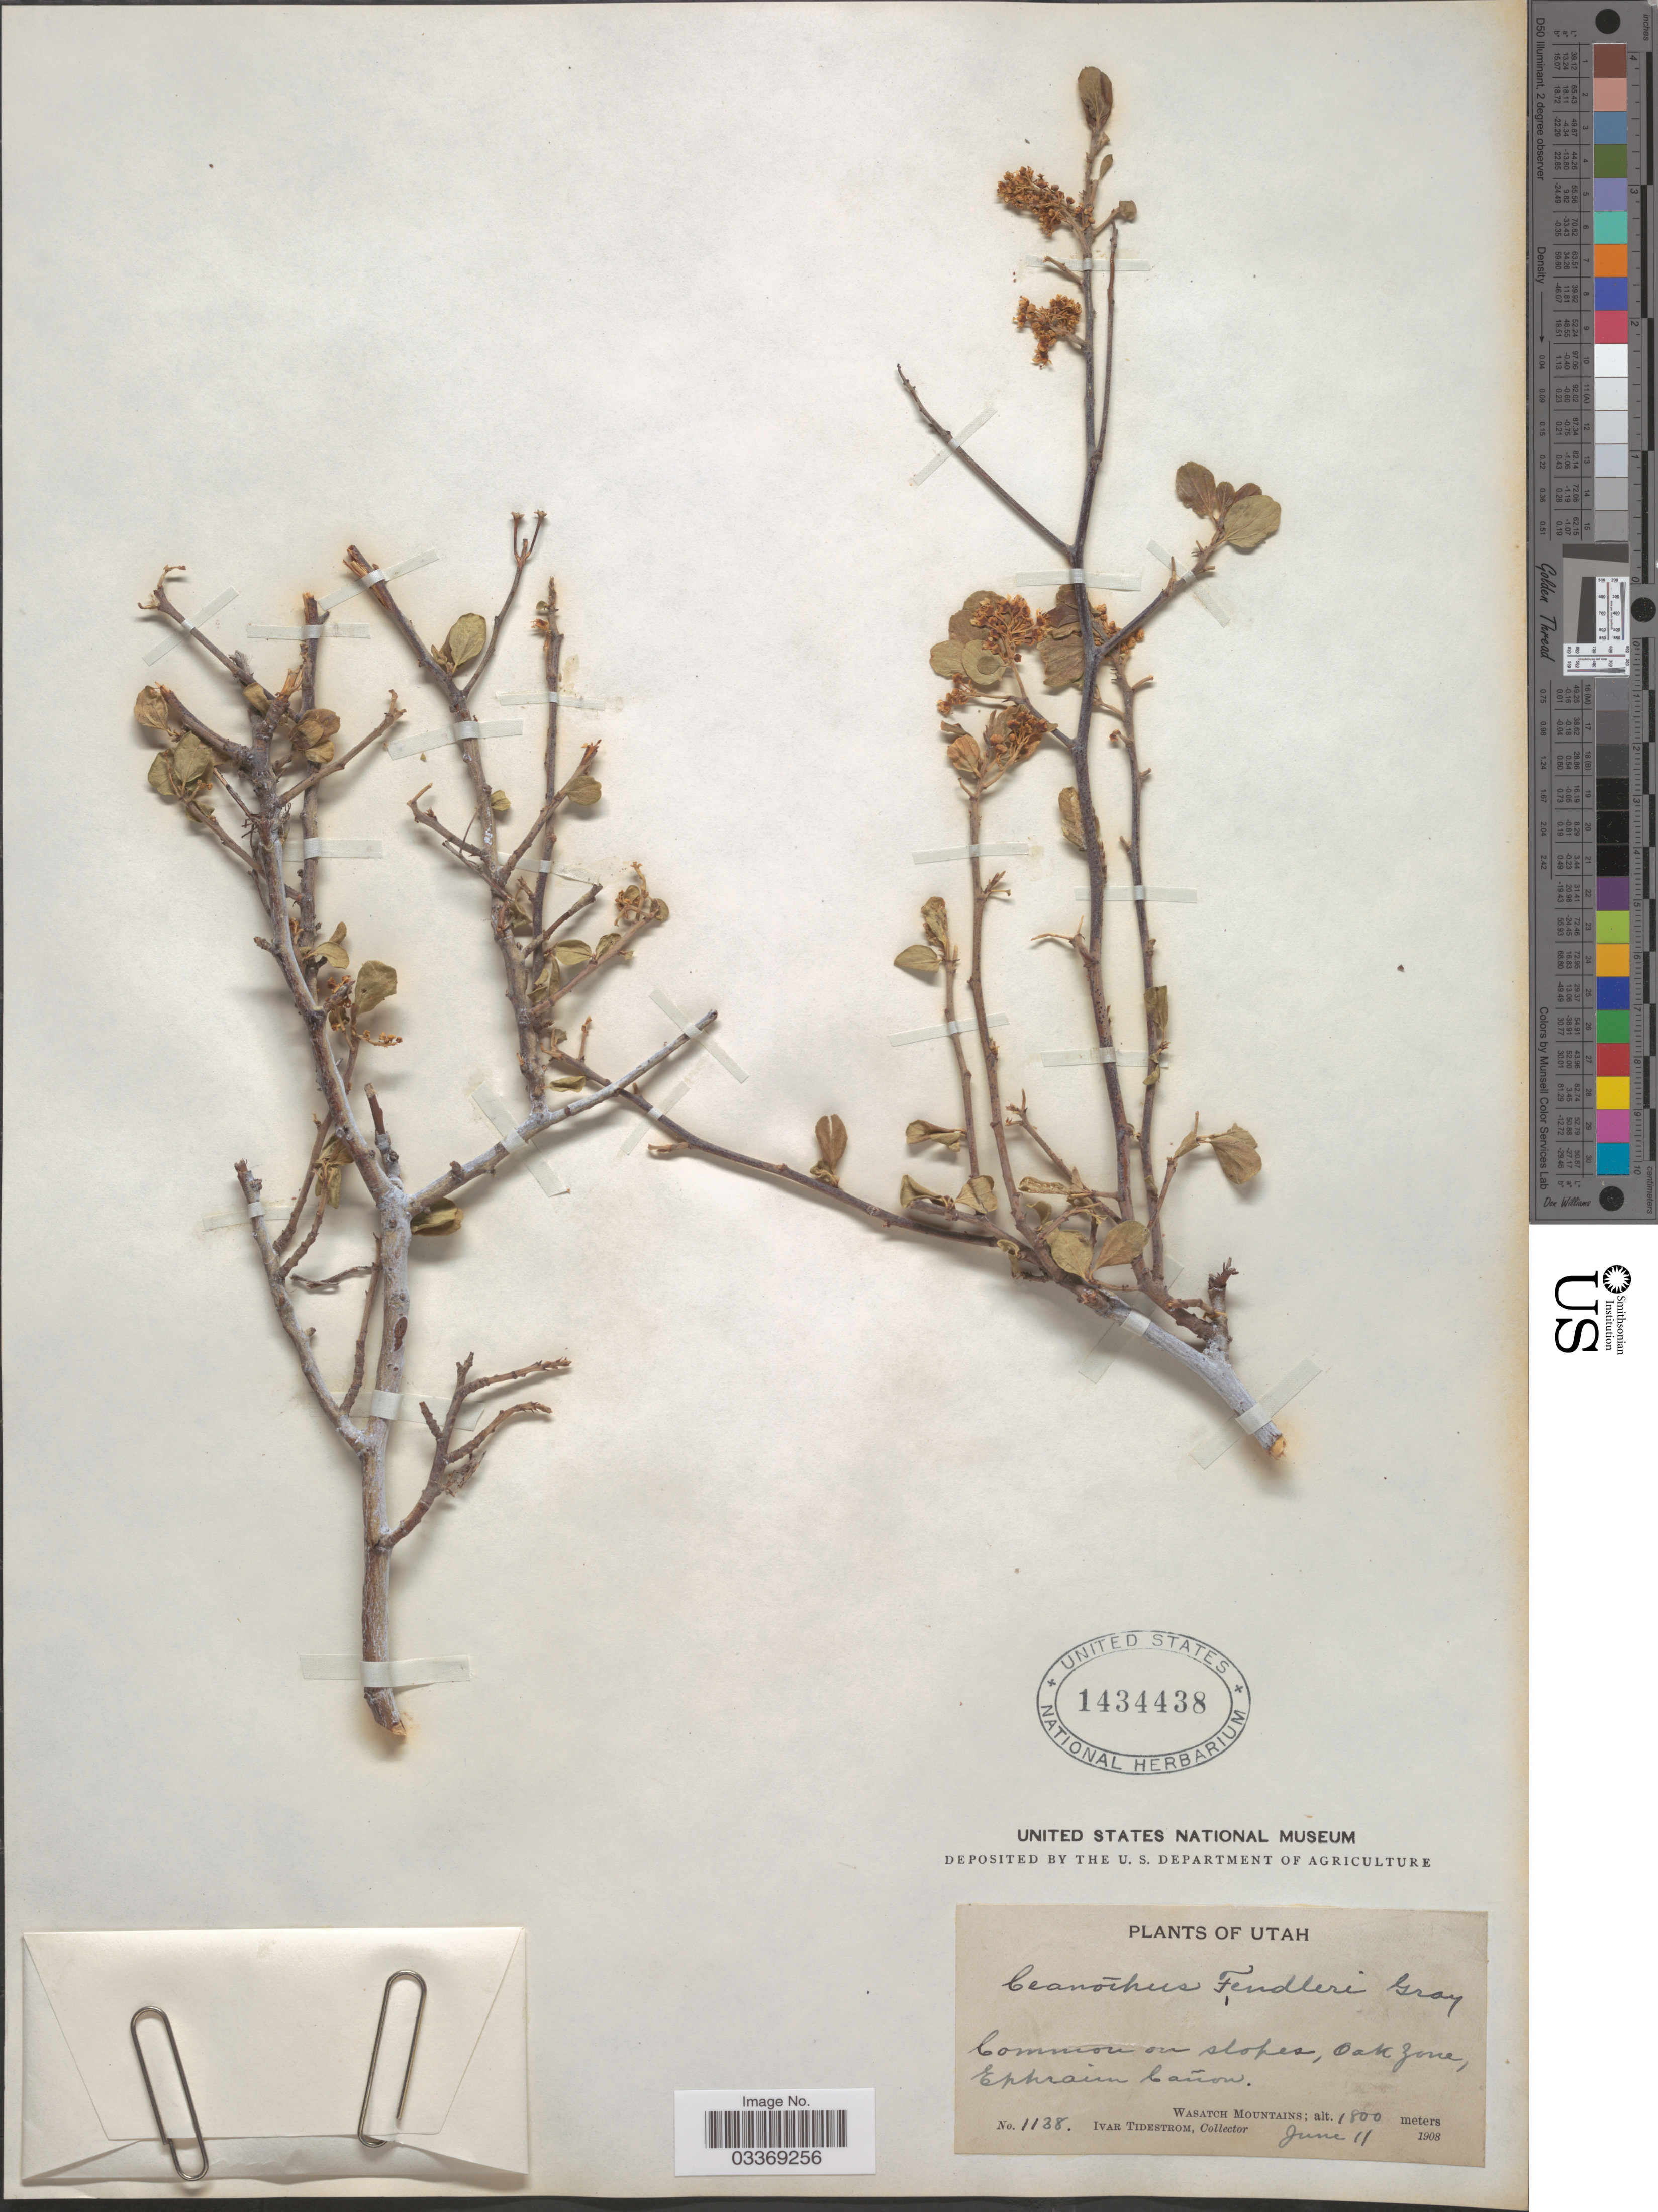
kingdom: Plantae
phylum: Tracheophyta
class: Magnoliopsida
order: Rosales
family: Rhamnaceae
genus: Ceanothus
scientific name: Ceanothus fendleri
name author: A. Gray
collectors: I. F. Tidestrom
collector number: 1138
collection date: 1908-06-11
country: United States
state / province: Utah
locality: Ephraim Cañon, Wasatch Mountains.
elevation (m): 1800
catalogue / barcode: US 1434438